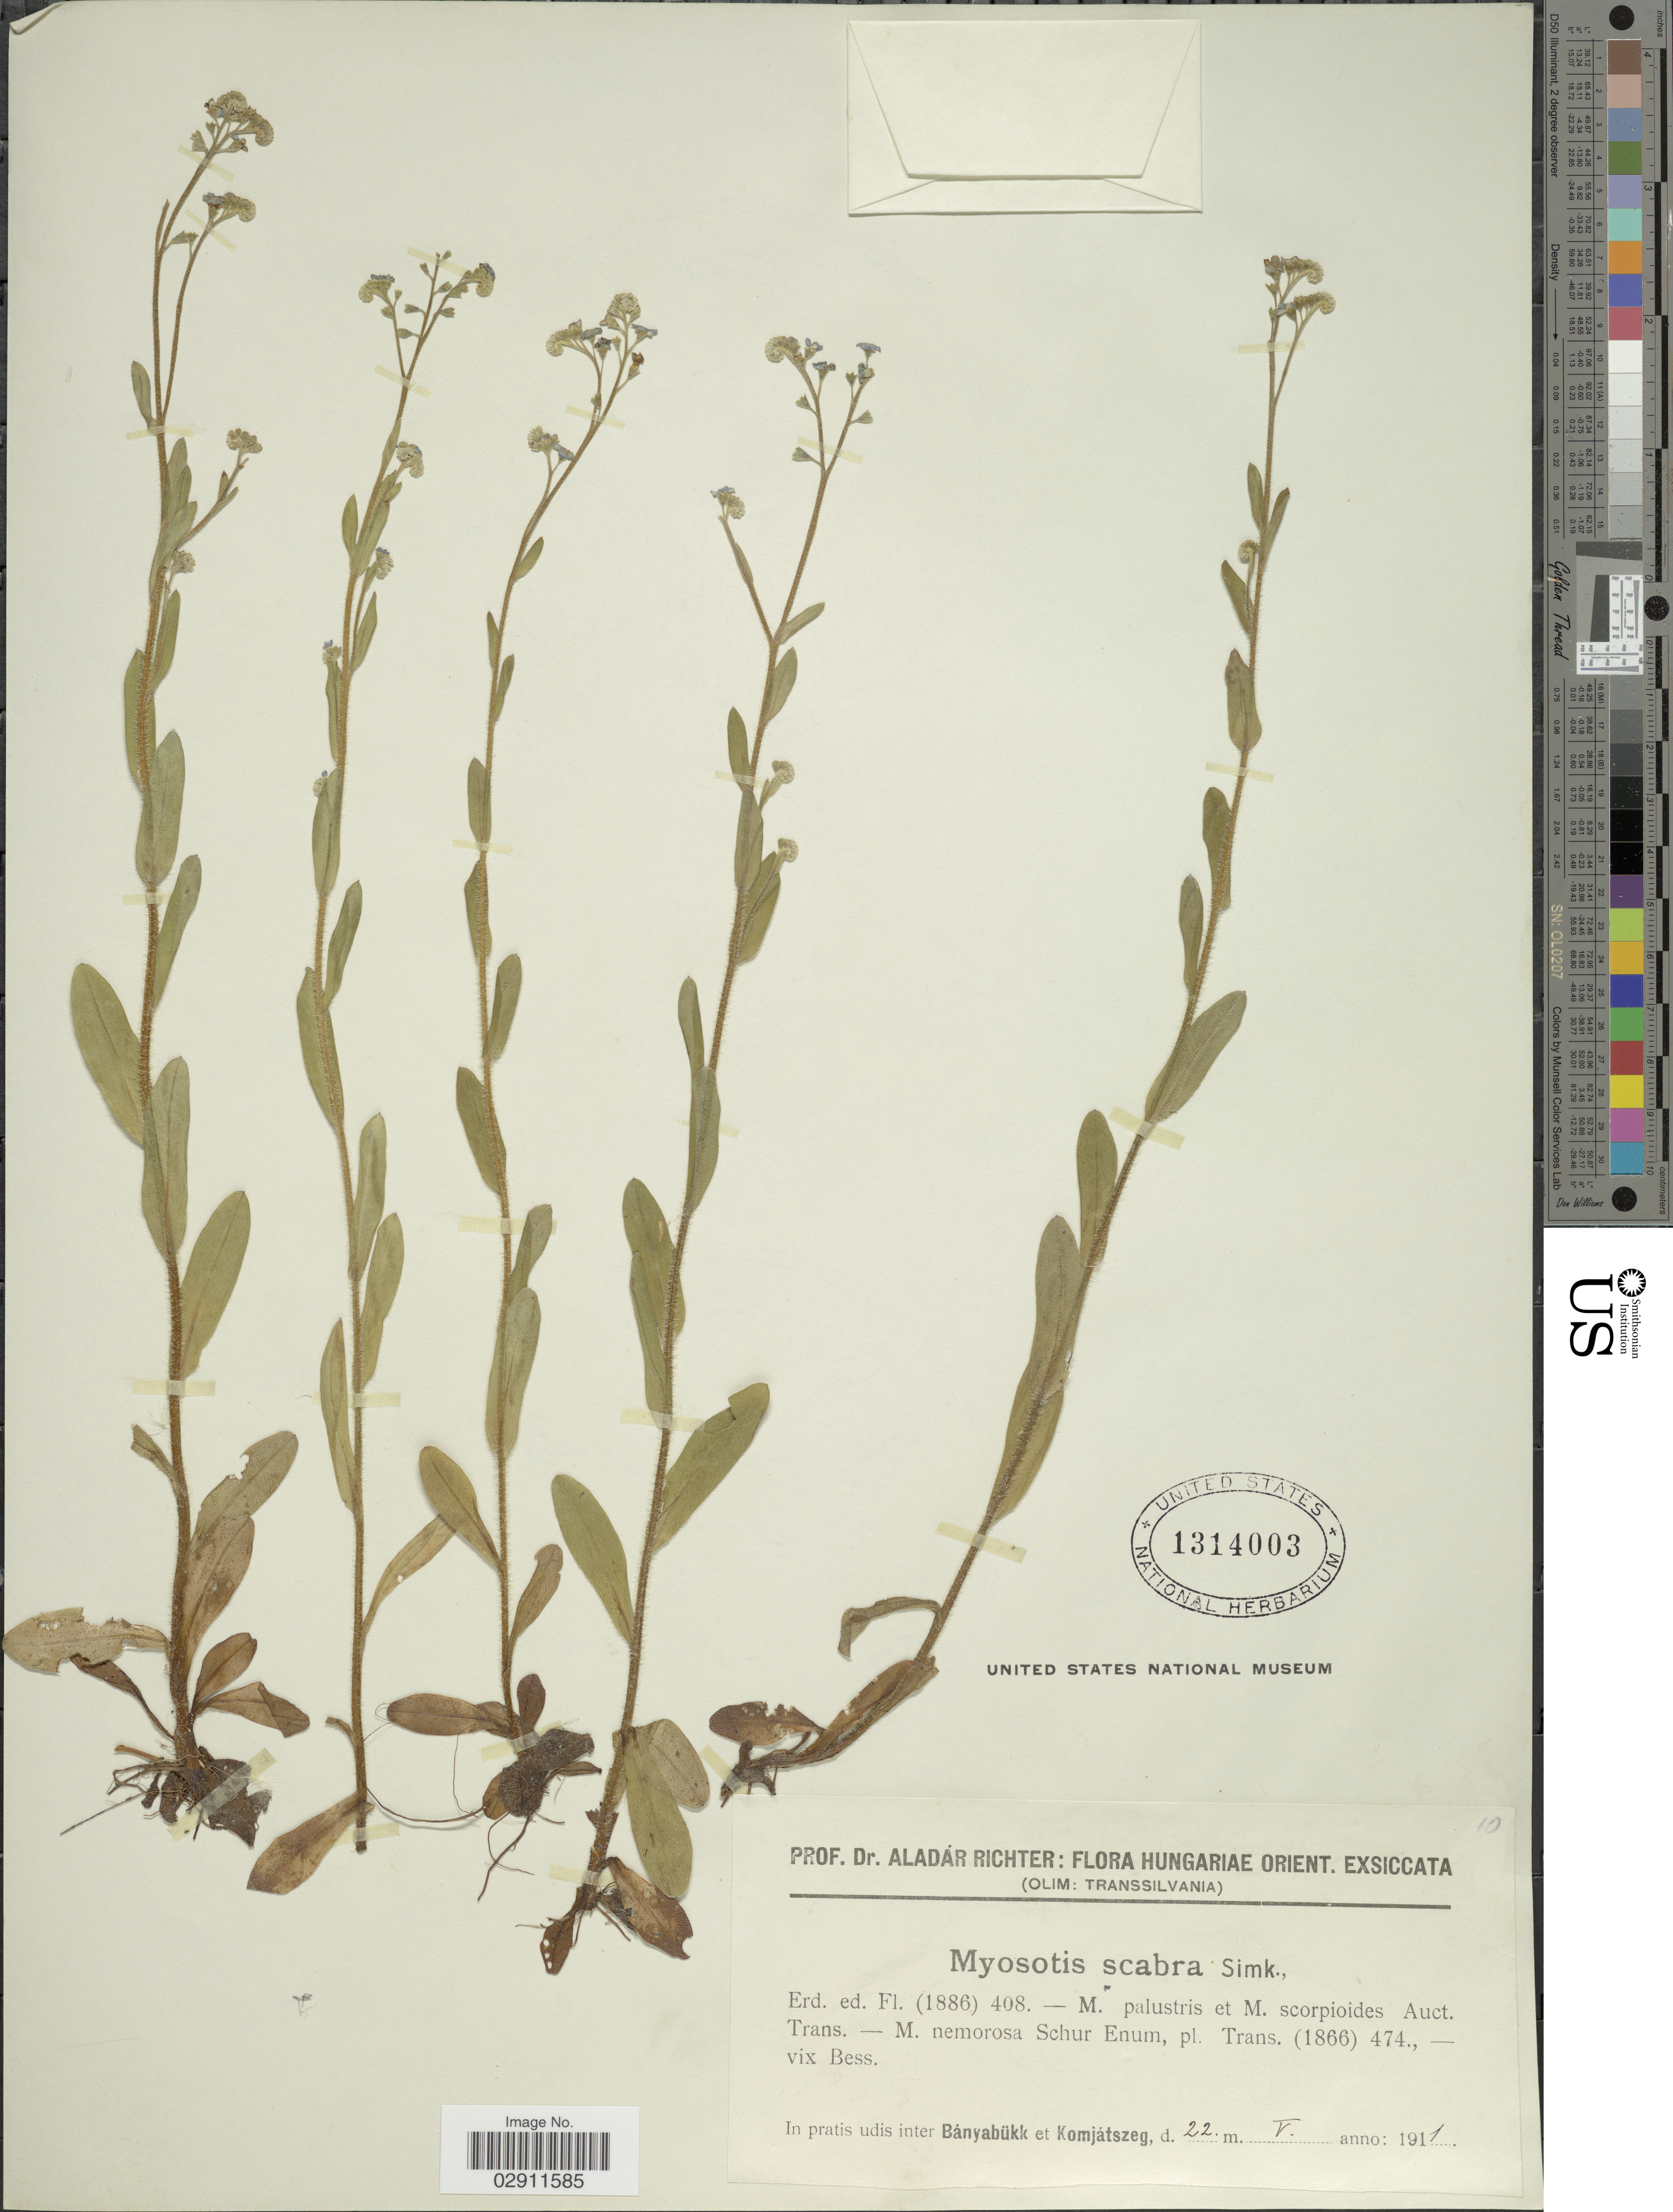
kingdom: Plantae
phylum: Tracheophyta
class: Magnoliopsida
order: Boraginales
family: Boraginaceae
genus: Myosotis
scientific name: Myosotis scabra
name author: Simonk.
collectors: A. Richter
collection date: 1911-05-22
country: Romania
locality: In pratis udis inter Bánybükk et Komjátszeg.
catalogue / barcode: US 1314003